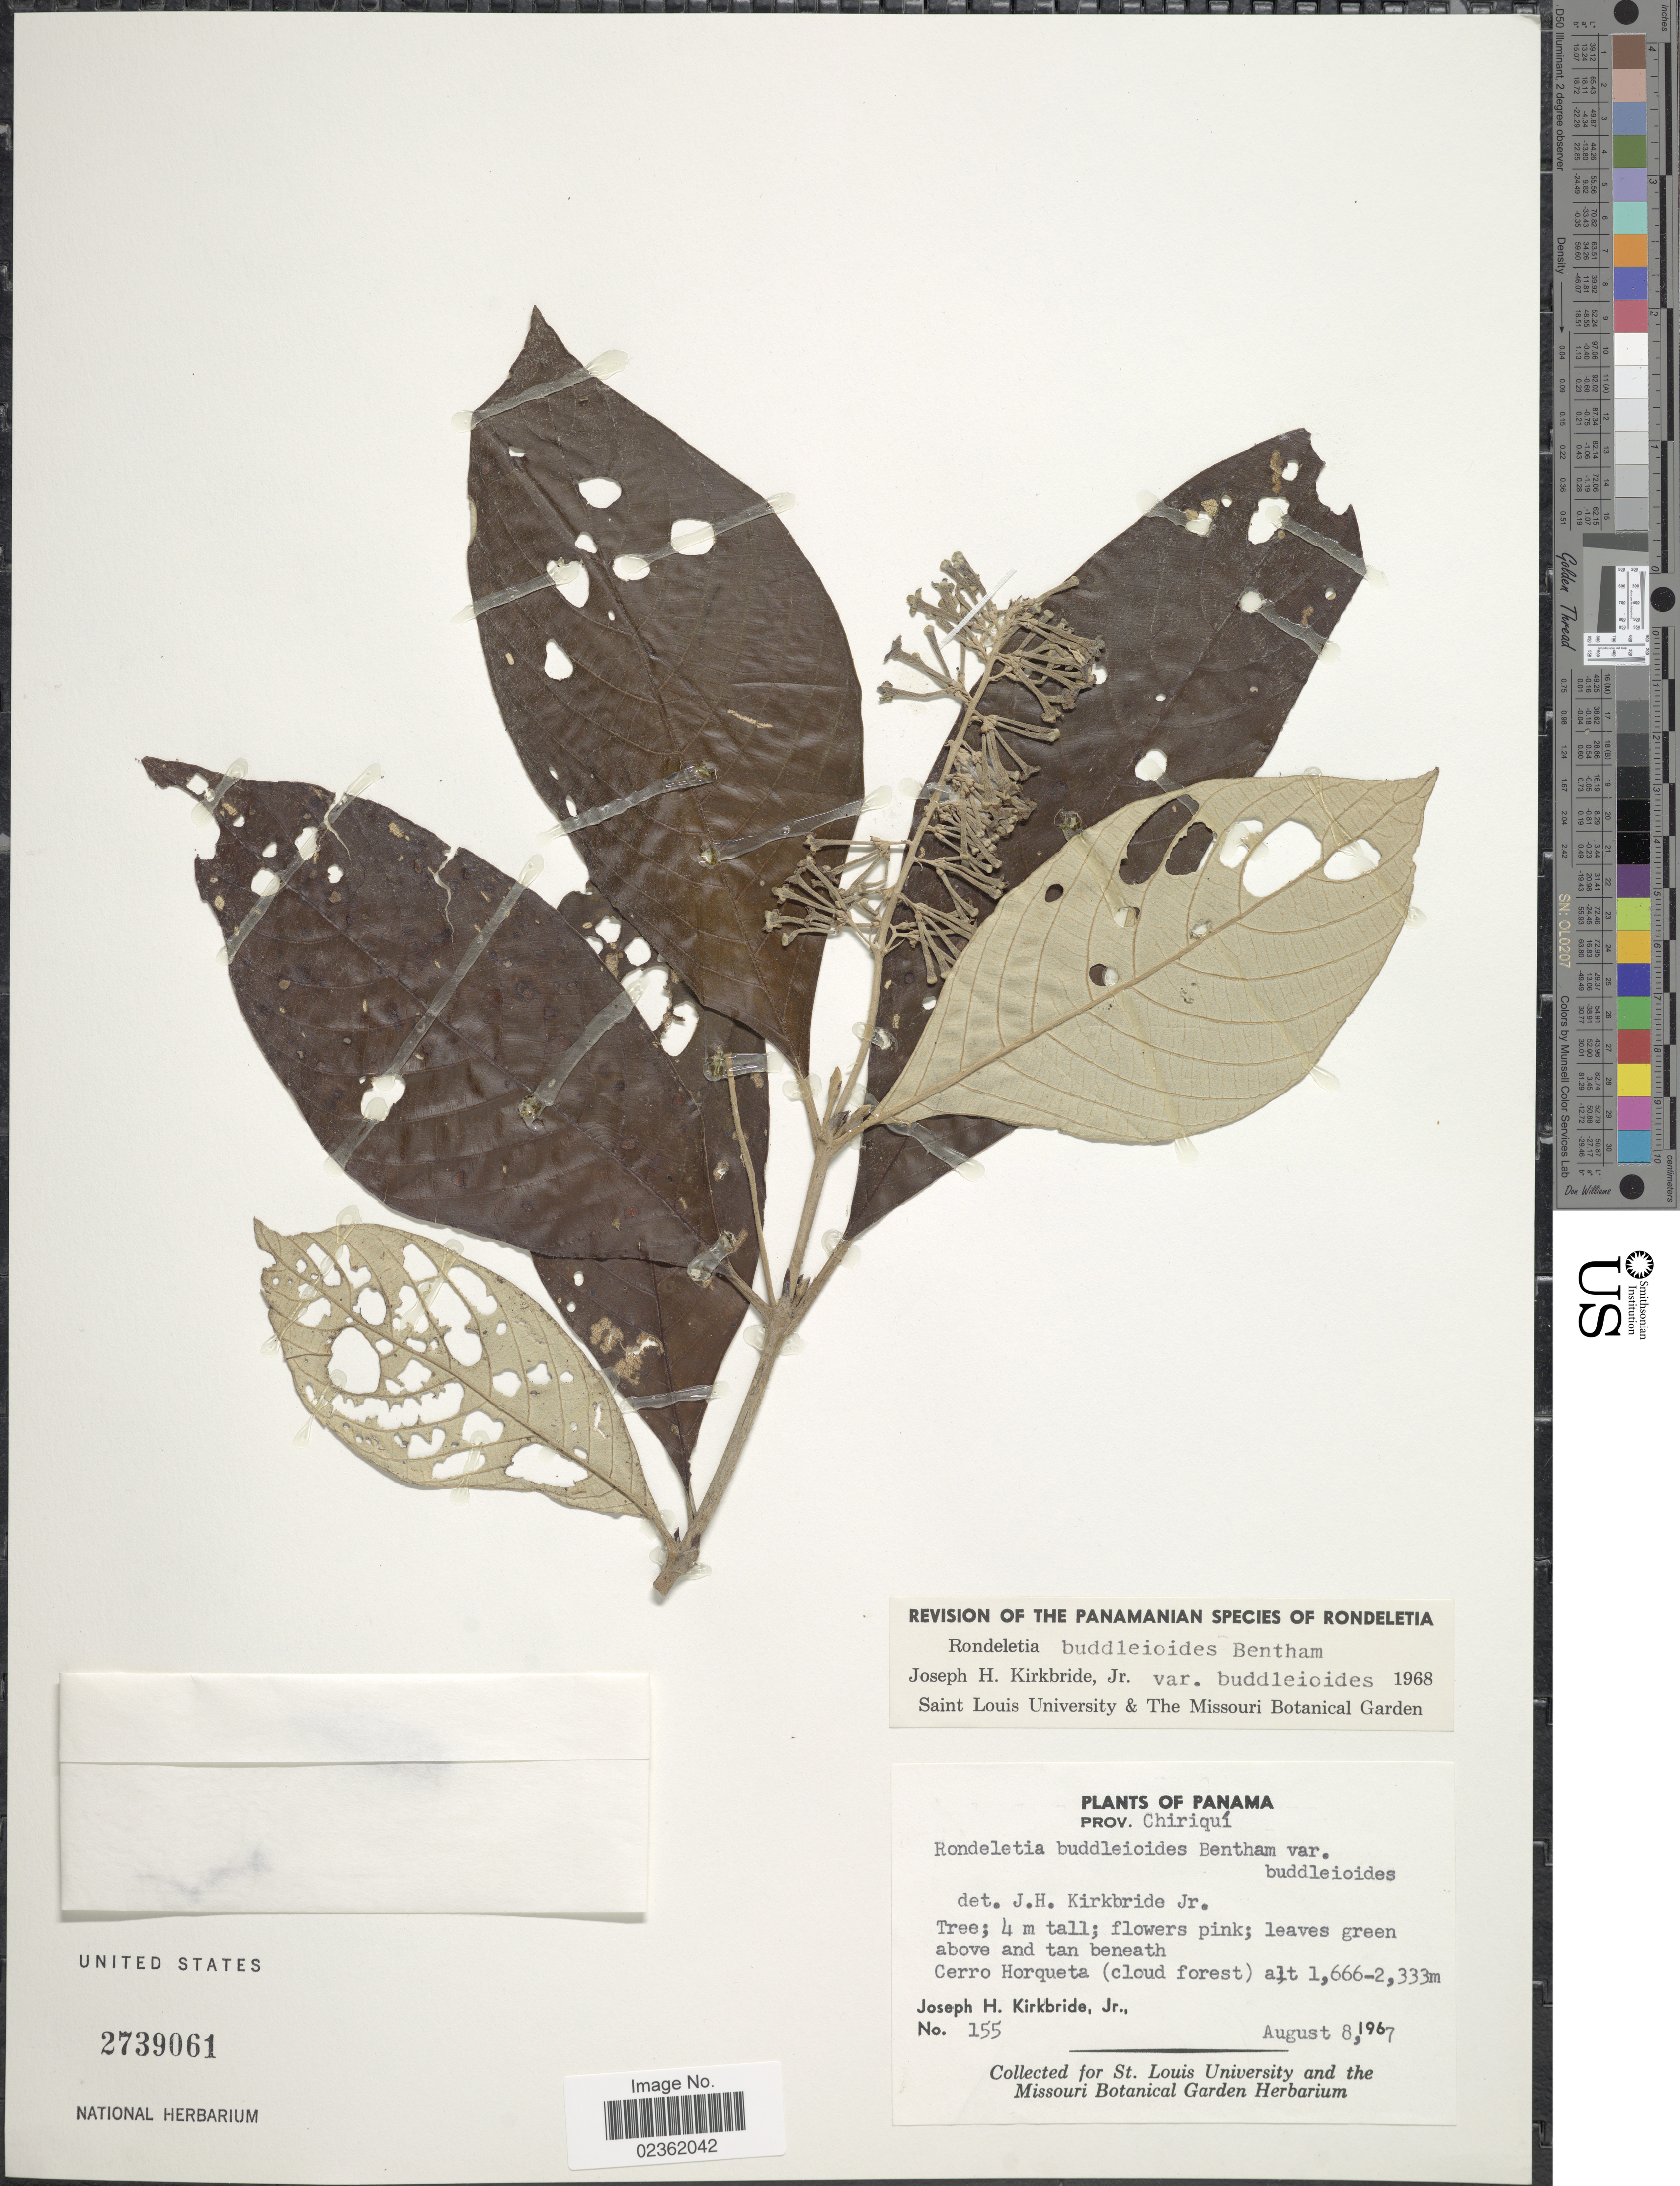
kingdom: Plantae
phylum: Tracheophyta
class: Magnoliopsida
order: Gentianales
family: Rubiaceae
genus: Rondeletia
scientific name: Rondeletia buddleioides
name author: Benth.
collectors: J. H. Kirkbride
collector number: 155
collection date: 1967-08-08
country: Panama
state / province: Chiriqui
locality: Cerro Horqueta.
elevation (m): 1666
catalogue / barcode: US 2739061